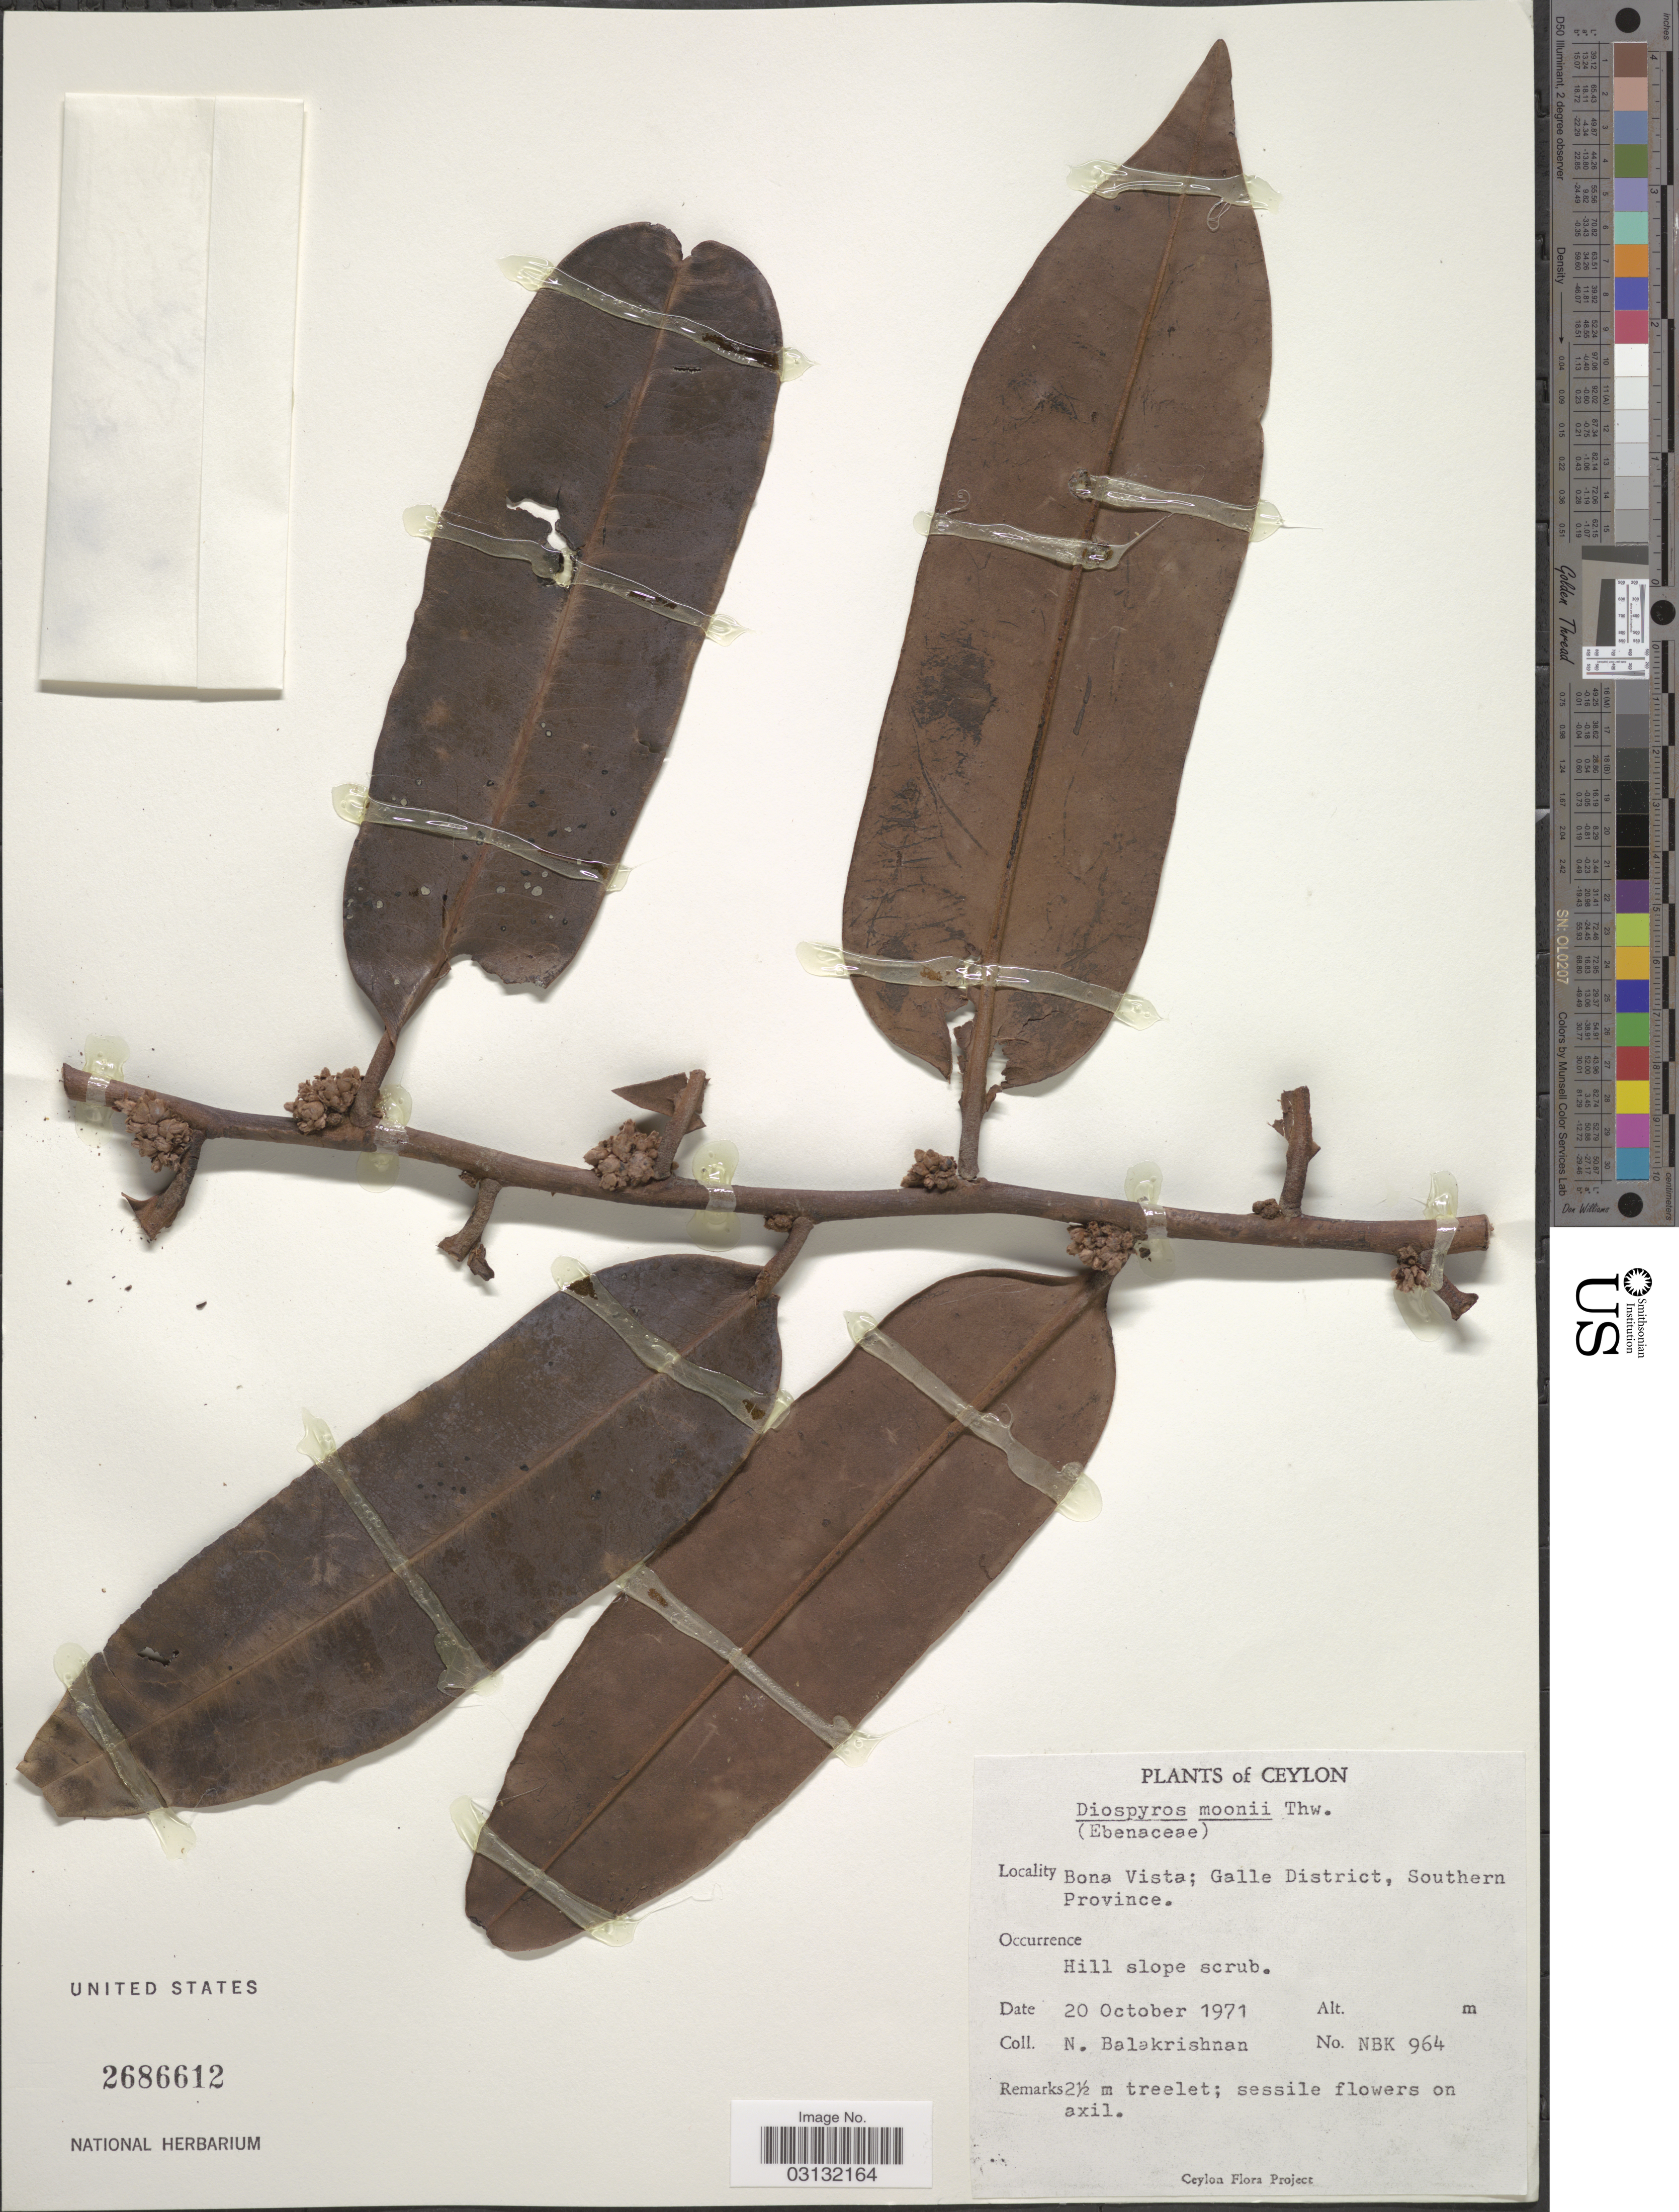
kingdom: Plantae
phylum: Tracheophyta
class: Magnoliopsida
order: Ericales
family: Ebenaceae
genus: Diospyros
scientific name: Diospyros moonii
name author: Thwaites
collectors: N. Balakrishnan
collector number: NBK 964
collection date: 1971-10-20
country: Sri Lanka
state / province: Southern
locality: Ceylon, Bona Vista; Galle District, Southern Province.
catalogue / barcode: US 2686612